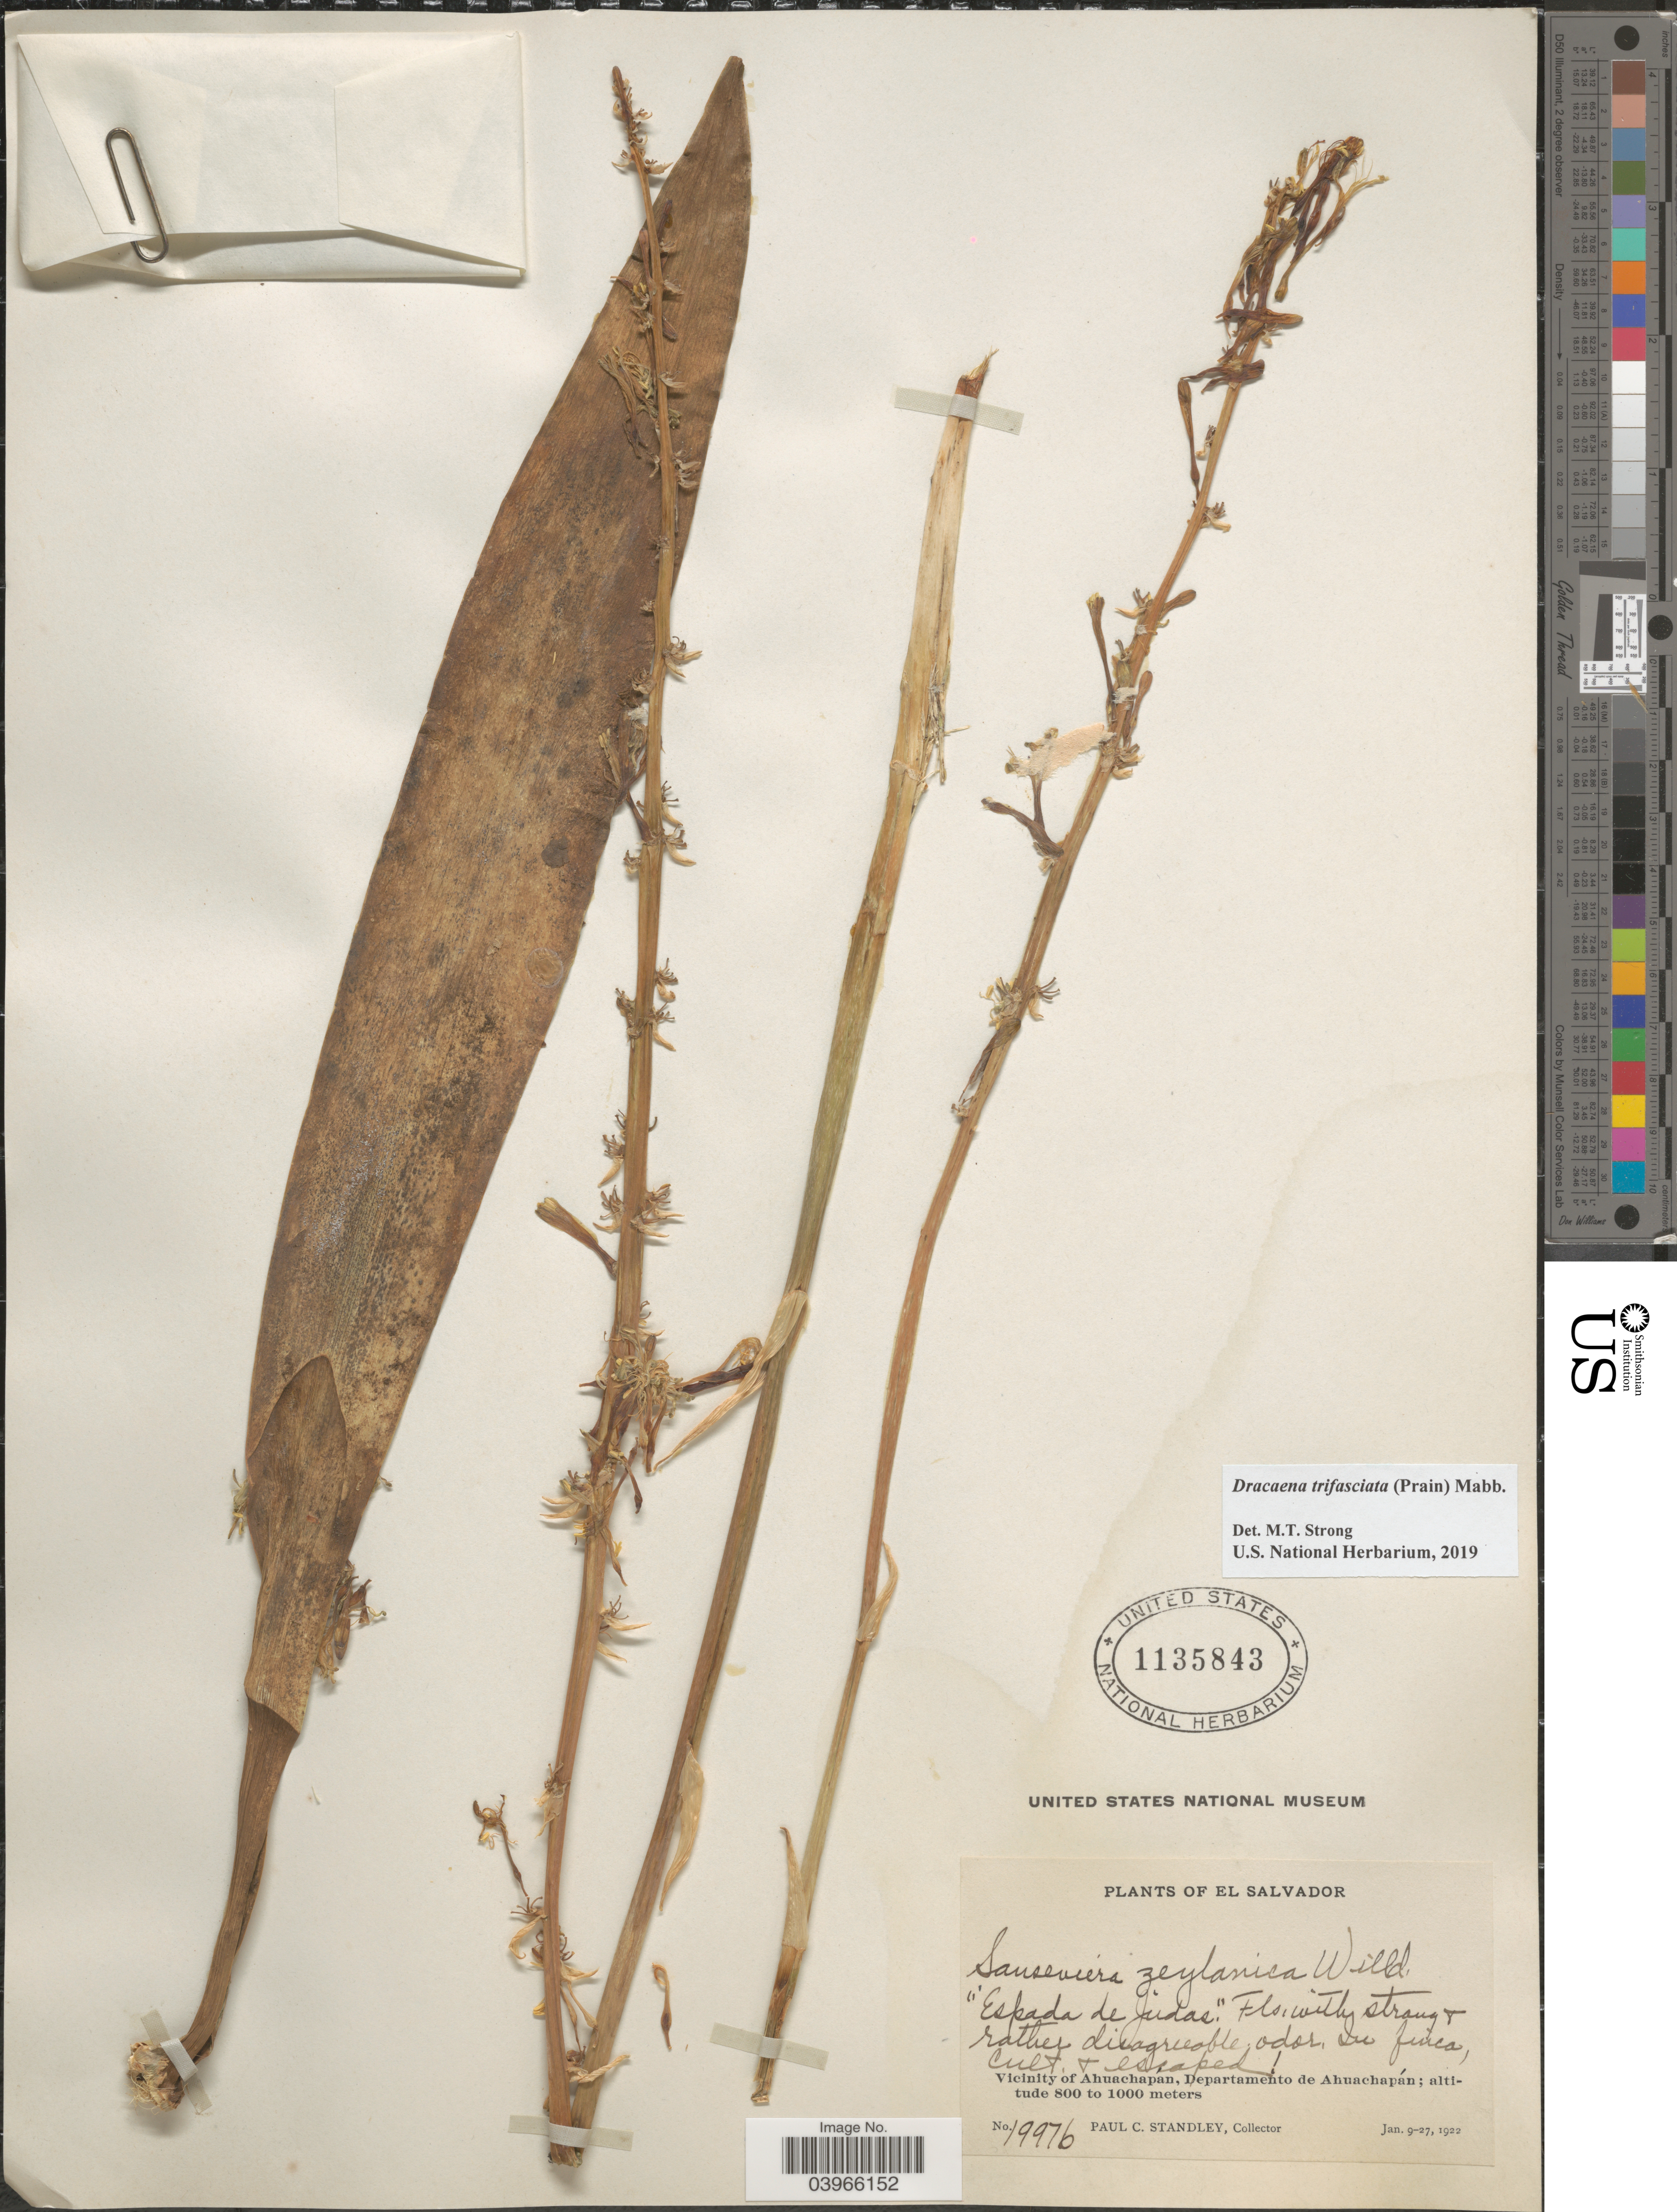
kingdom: Plantae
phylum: Tracheophyta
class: Liliopsida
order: Asparagales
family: Asparagaceae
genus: Dracaena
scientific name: Dracaena trifasciata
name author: (Prain) Mabb.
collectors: P. C. Standley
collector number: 19976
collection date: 1922-01-09/1922-01-27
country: El Salvador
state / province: Ahuachapan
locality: Vicinity of Ahuachapán, Departamento de Ahuachapán.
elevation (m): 800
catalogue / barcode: US 1135843